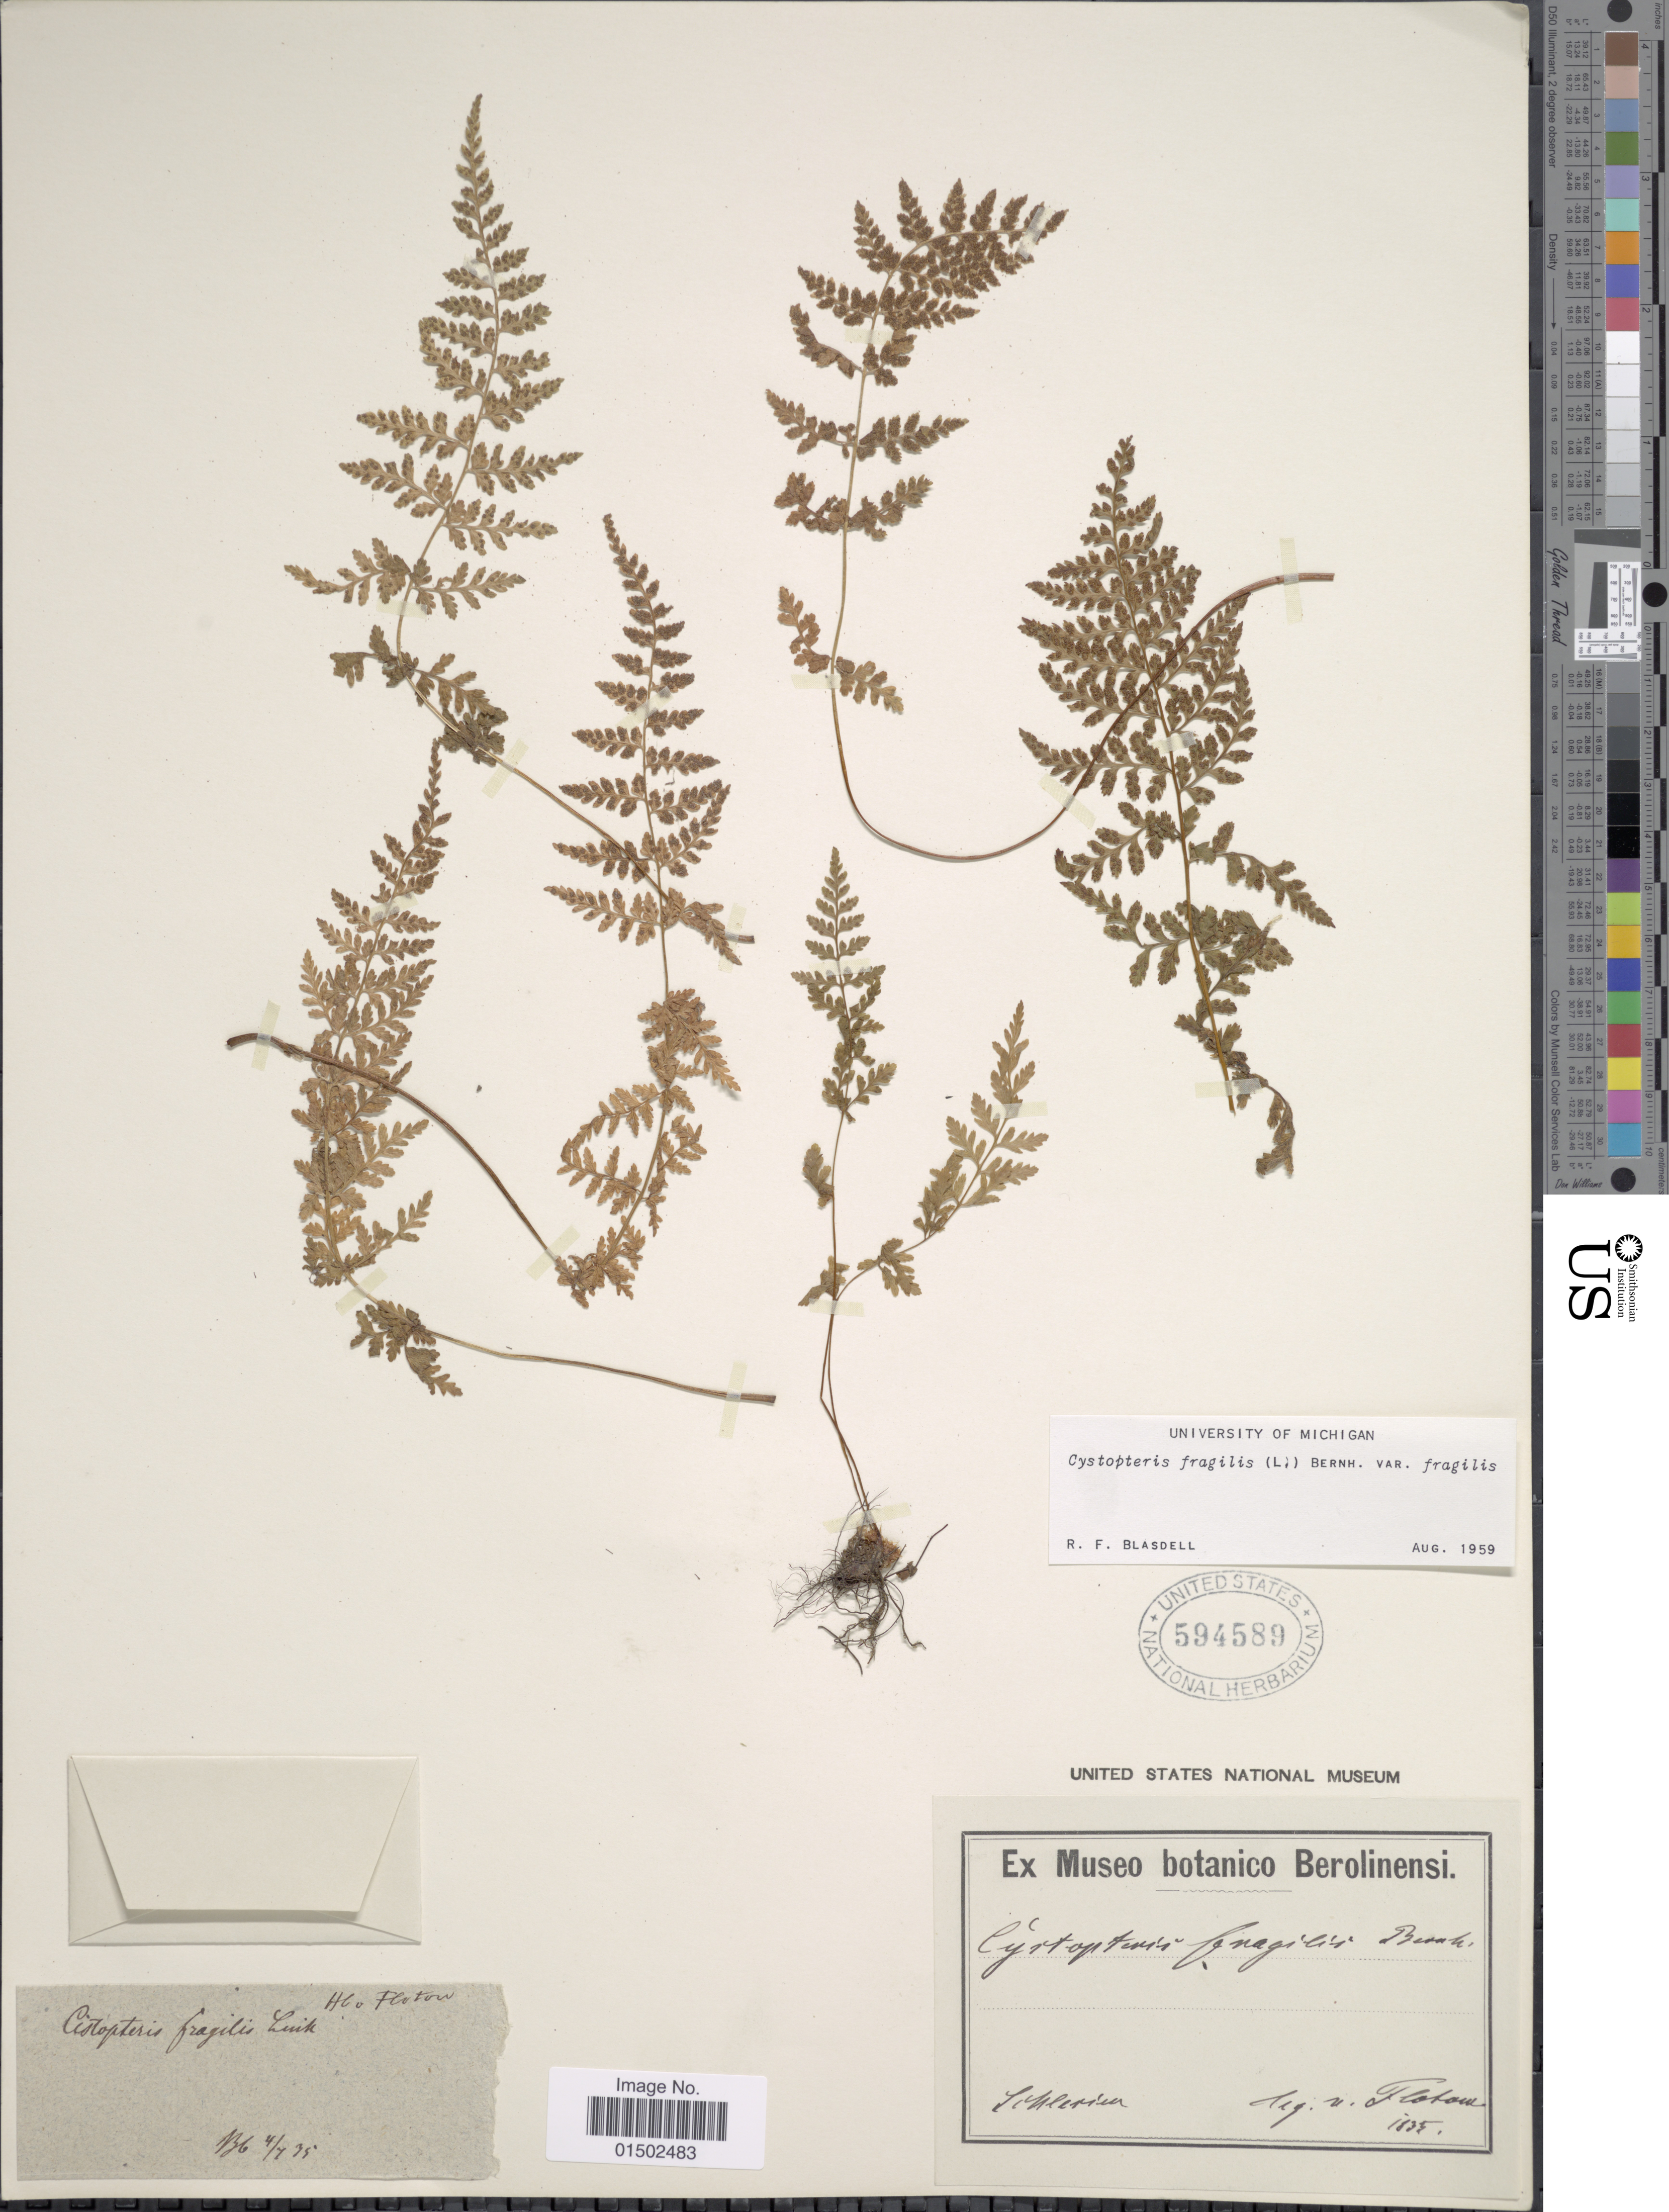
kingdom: Plantae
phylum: Tracheophyta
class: Polypodiopsida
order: Polypodiales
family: Cystopteridaceae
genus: Cystopteris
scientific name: Cystopteris fragilis var. fragilis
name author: (L.) Bernh.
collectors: V. Flotom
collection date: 1835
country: Poland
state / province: Slaskie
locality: Schlesien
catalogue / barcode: US 594589